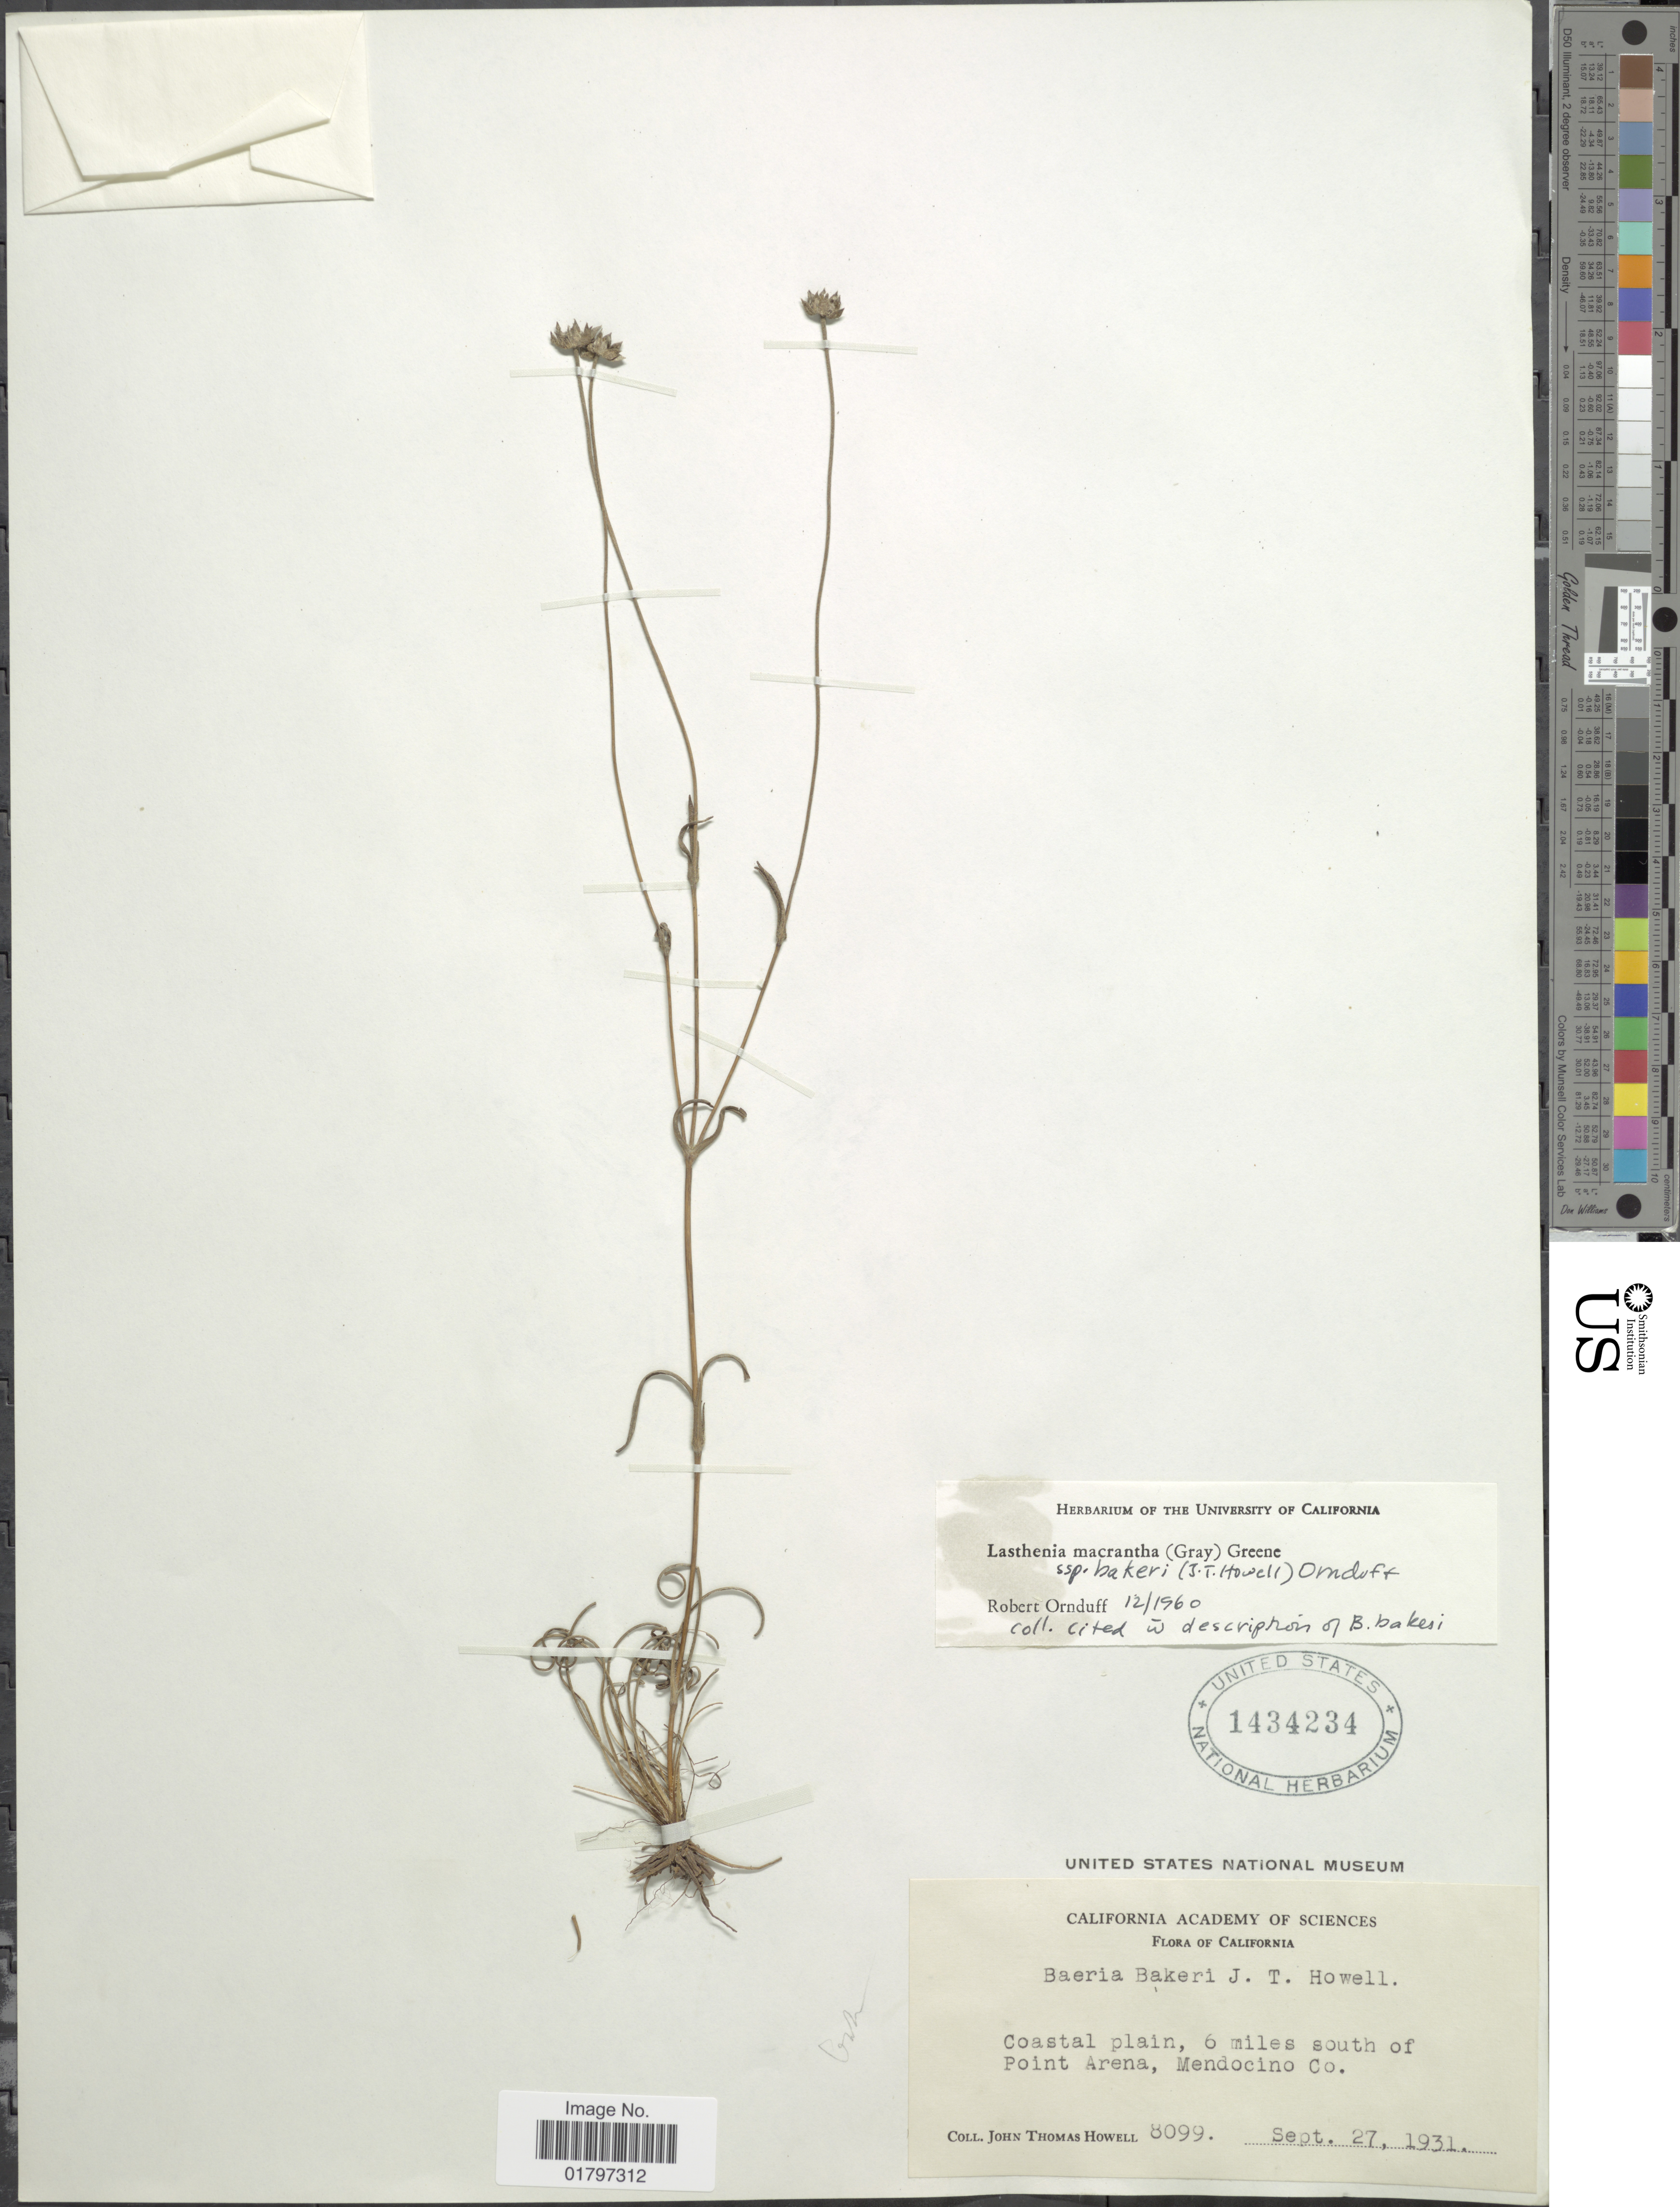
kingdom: Plantae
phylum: Tracheophyta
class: Magnoliopsida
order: Asterales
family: Asteraceae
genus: Lasthenia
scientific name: Lasthenia lasthemia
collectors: J. T. Howell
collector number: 8099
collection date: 1931-09-27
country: United States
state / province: California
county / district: Mendocino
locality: Coastal plain, 6 miles south of Point Arena, Mendocino Co.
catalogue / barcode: US 1434234